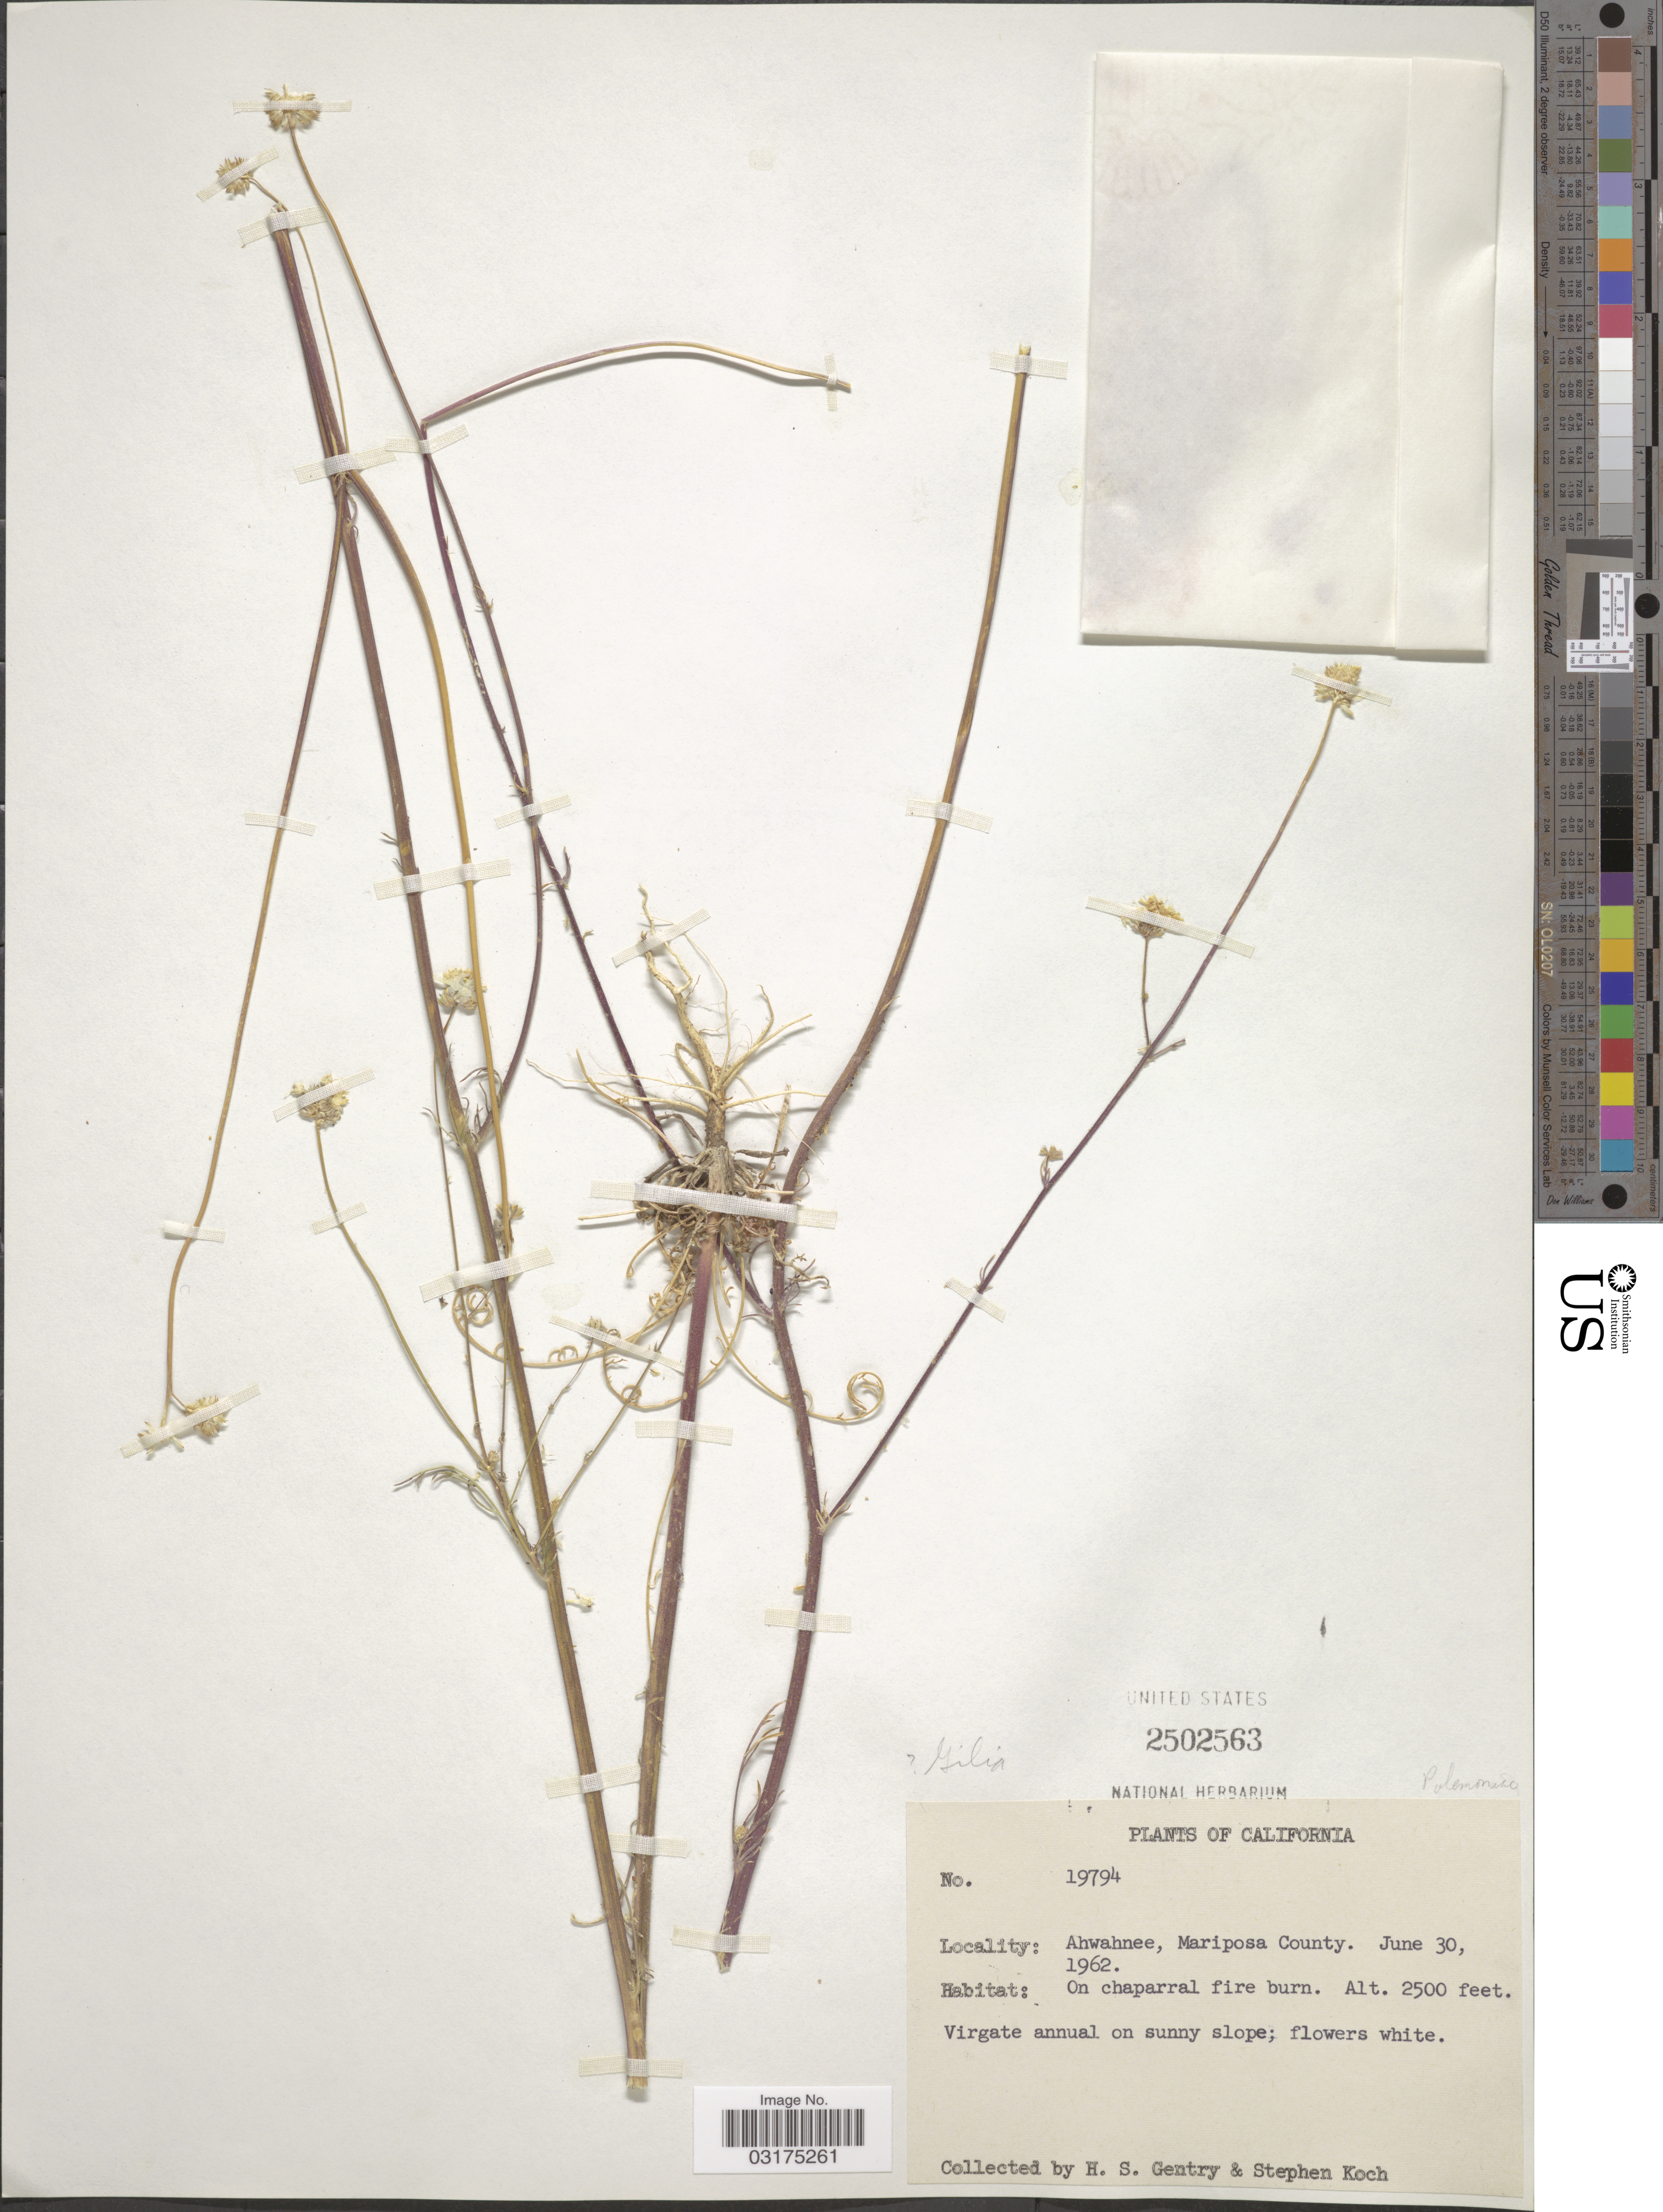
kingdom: Plantae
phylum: Tracheophyta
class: Magnoliopsida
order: Ericales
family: Polemoniaceae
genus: Gilia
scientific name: Gilia capitata subsp. pedemontana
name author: V.E. Grant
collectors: H. S. Gentry & S. D. Koch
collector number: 19794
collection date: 1962-06-30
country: United States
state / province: California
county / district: Mariposa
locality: Ahwahnee, Mariposa County.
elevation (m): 762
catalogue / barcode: US 2502563